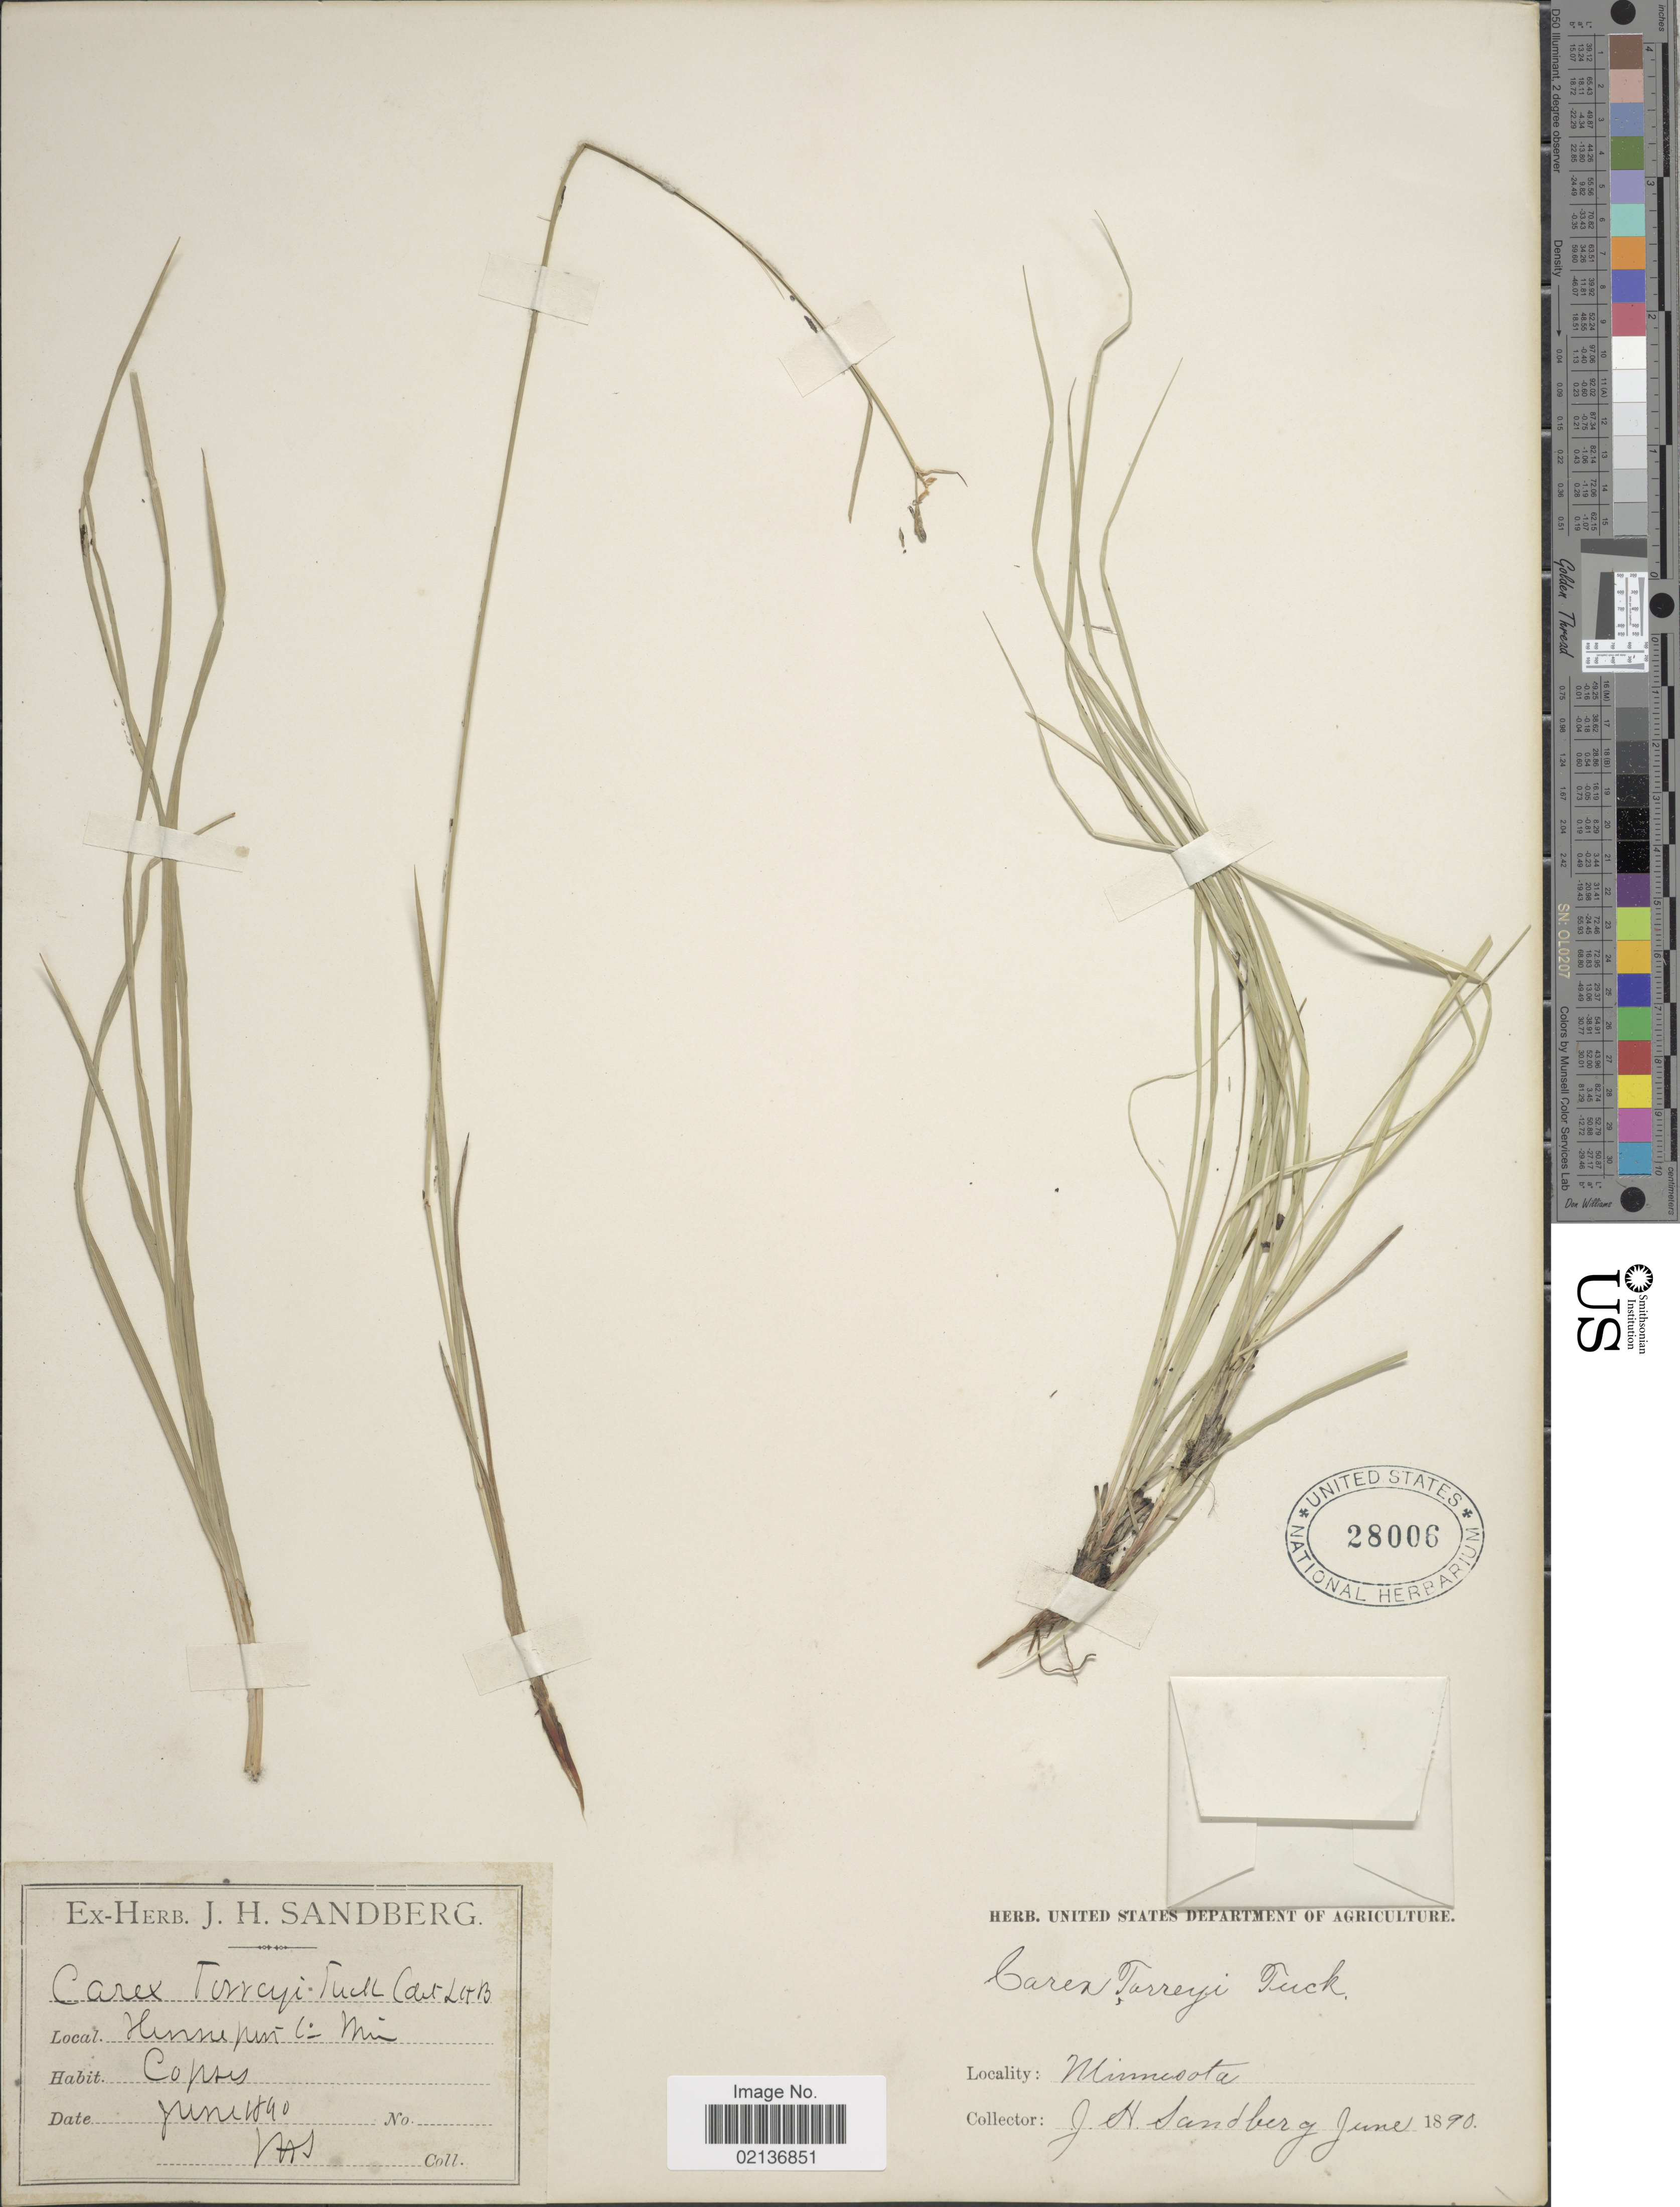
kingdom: Plantae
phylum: Tracheophyta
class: Liliopsida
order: Poales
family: Cyperaceae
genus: Carex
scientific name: Carex torreyi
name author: Tuck.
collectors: J. H. Sandberg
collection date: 1890-06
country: United States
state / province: Minnesota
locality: Hennepin Co., Minn.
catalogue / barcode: US 28006